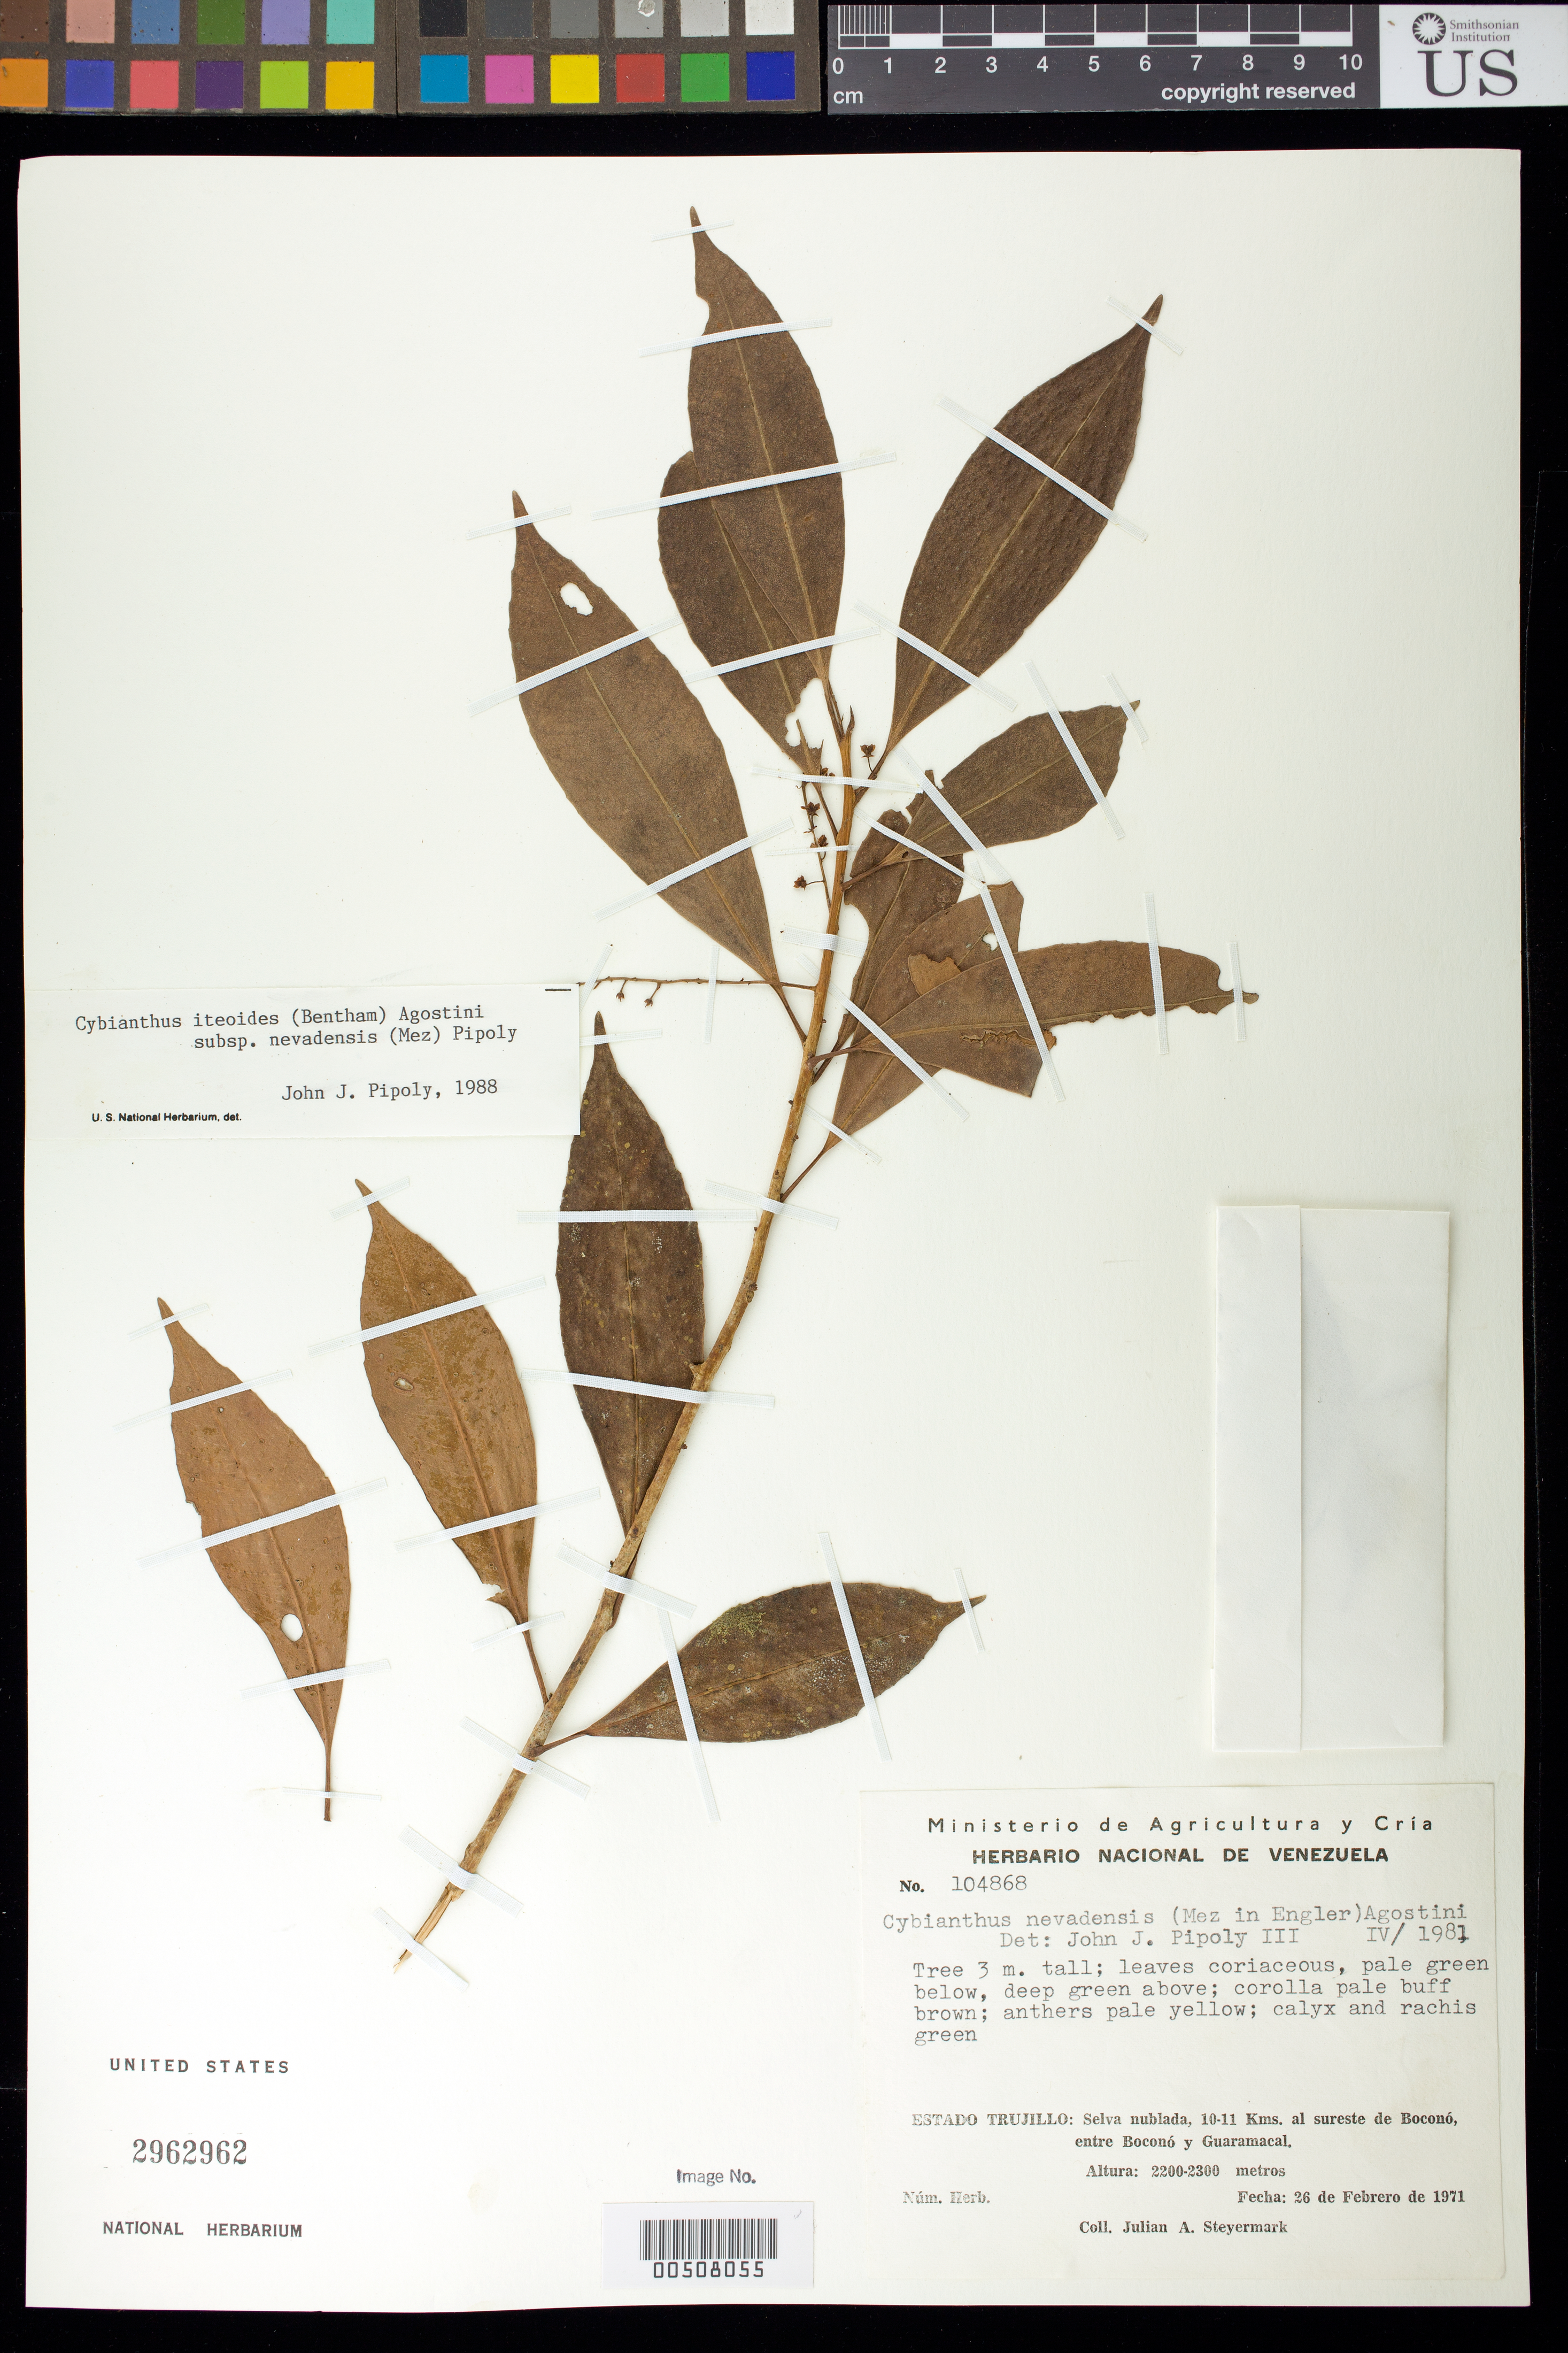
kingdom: Plantae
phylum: Tracheophyta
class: Magnoliopsida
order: Ericales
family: Primulaceae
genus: Cybianthus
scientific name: Cybianthus iteoides subsp. nevadensis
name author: (Miq.) Pipoly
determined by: Pipoly, J. J., III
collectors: J. Steyermark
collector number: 104868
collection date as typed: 26 Feb 1971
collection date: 1971-02-26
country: Venezuela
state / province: Trujillo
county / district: Boconó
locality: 10-11 kms SE Boconó, entre Boconó y Guaramacal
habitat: Selvas nubladas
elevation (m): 2200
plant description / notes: US, VEN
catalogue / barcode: US 2962962